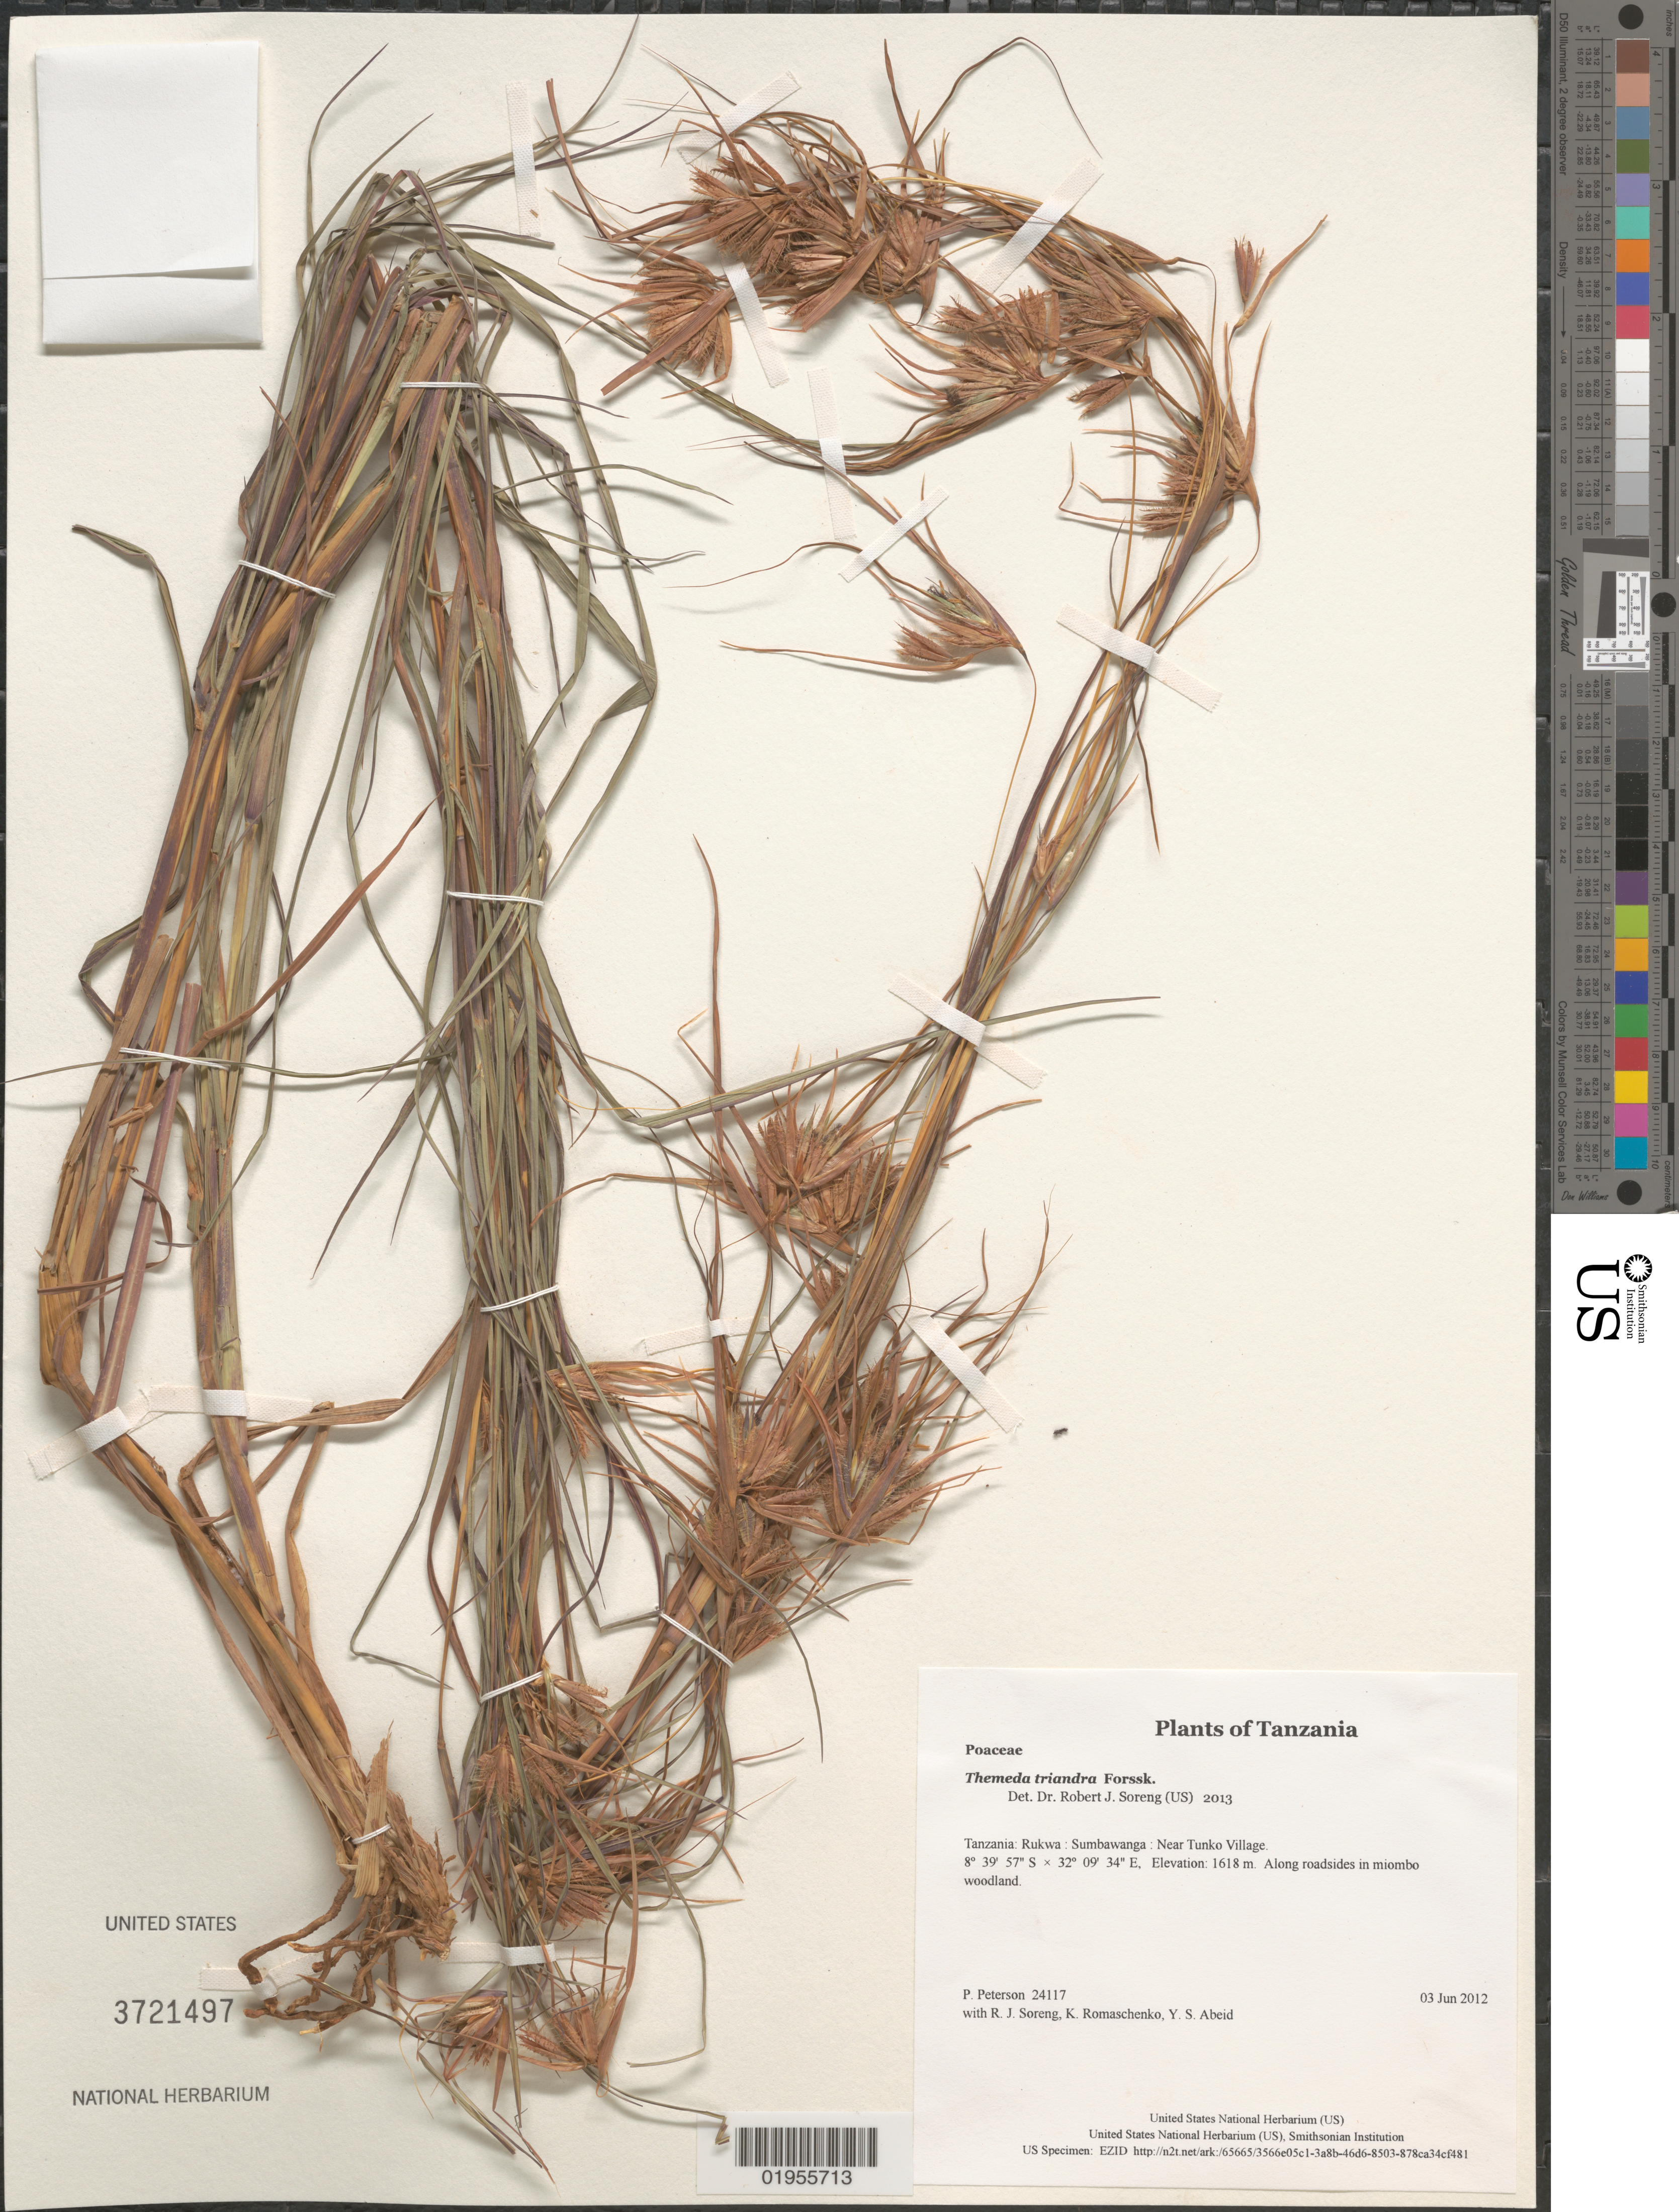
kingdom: Plantae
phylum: Tracheophyta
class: Liliopsida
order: Poales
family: Poaceae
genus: Themeda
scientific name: Themeda triandra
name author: Forssk.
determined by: Soreng, Robert J., Research Associate (BOT), Smithsonian Institution - National Museum of Natural History (UNITED STATES)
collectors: P. M. Peterson, R. J. Soreng, K. Romaschenko & Y. Abeid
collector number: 24117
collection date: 2012-06-03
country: Tanzania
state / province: Rukwa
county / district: Sumbawanga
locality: Near Tunko Village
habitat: Along roadsides in miombo woodland.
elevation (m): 1618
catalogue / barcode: US 3721497